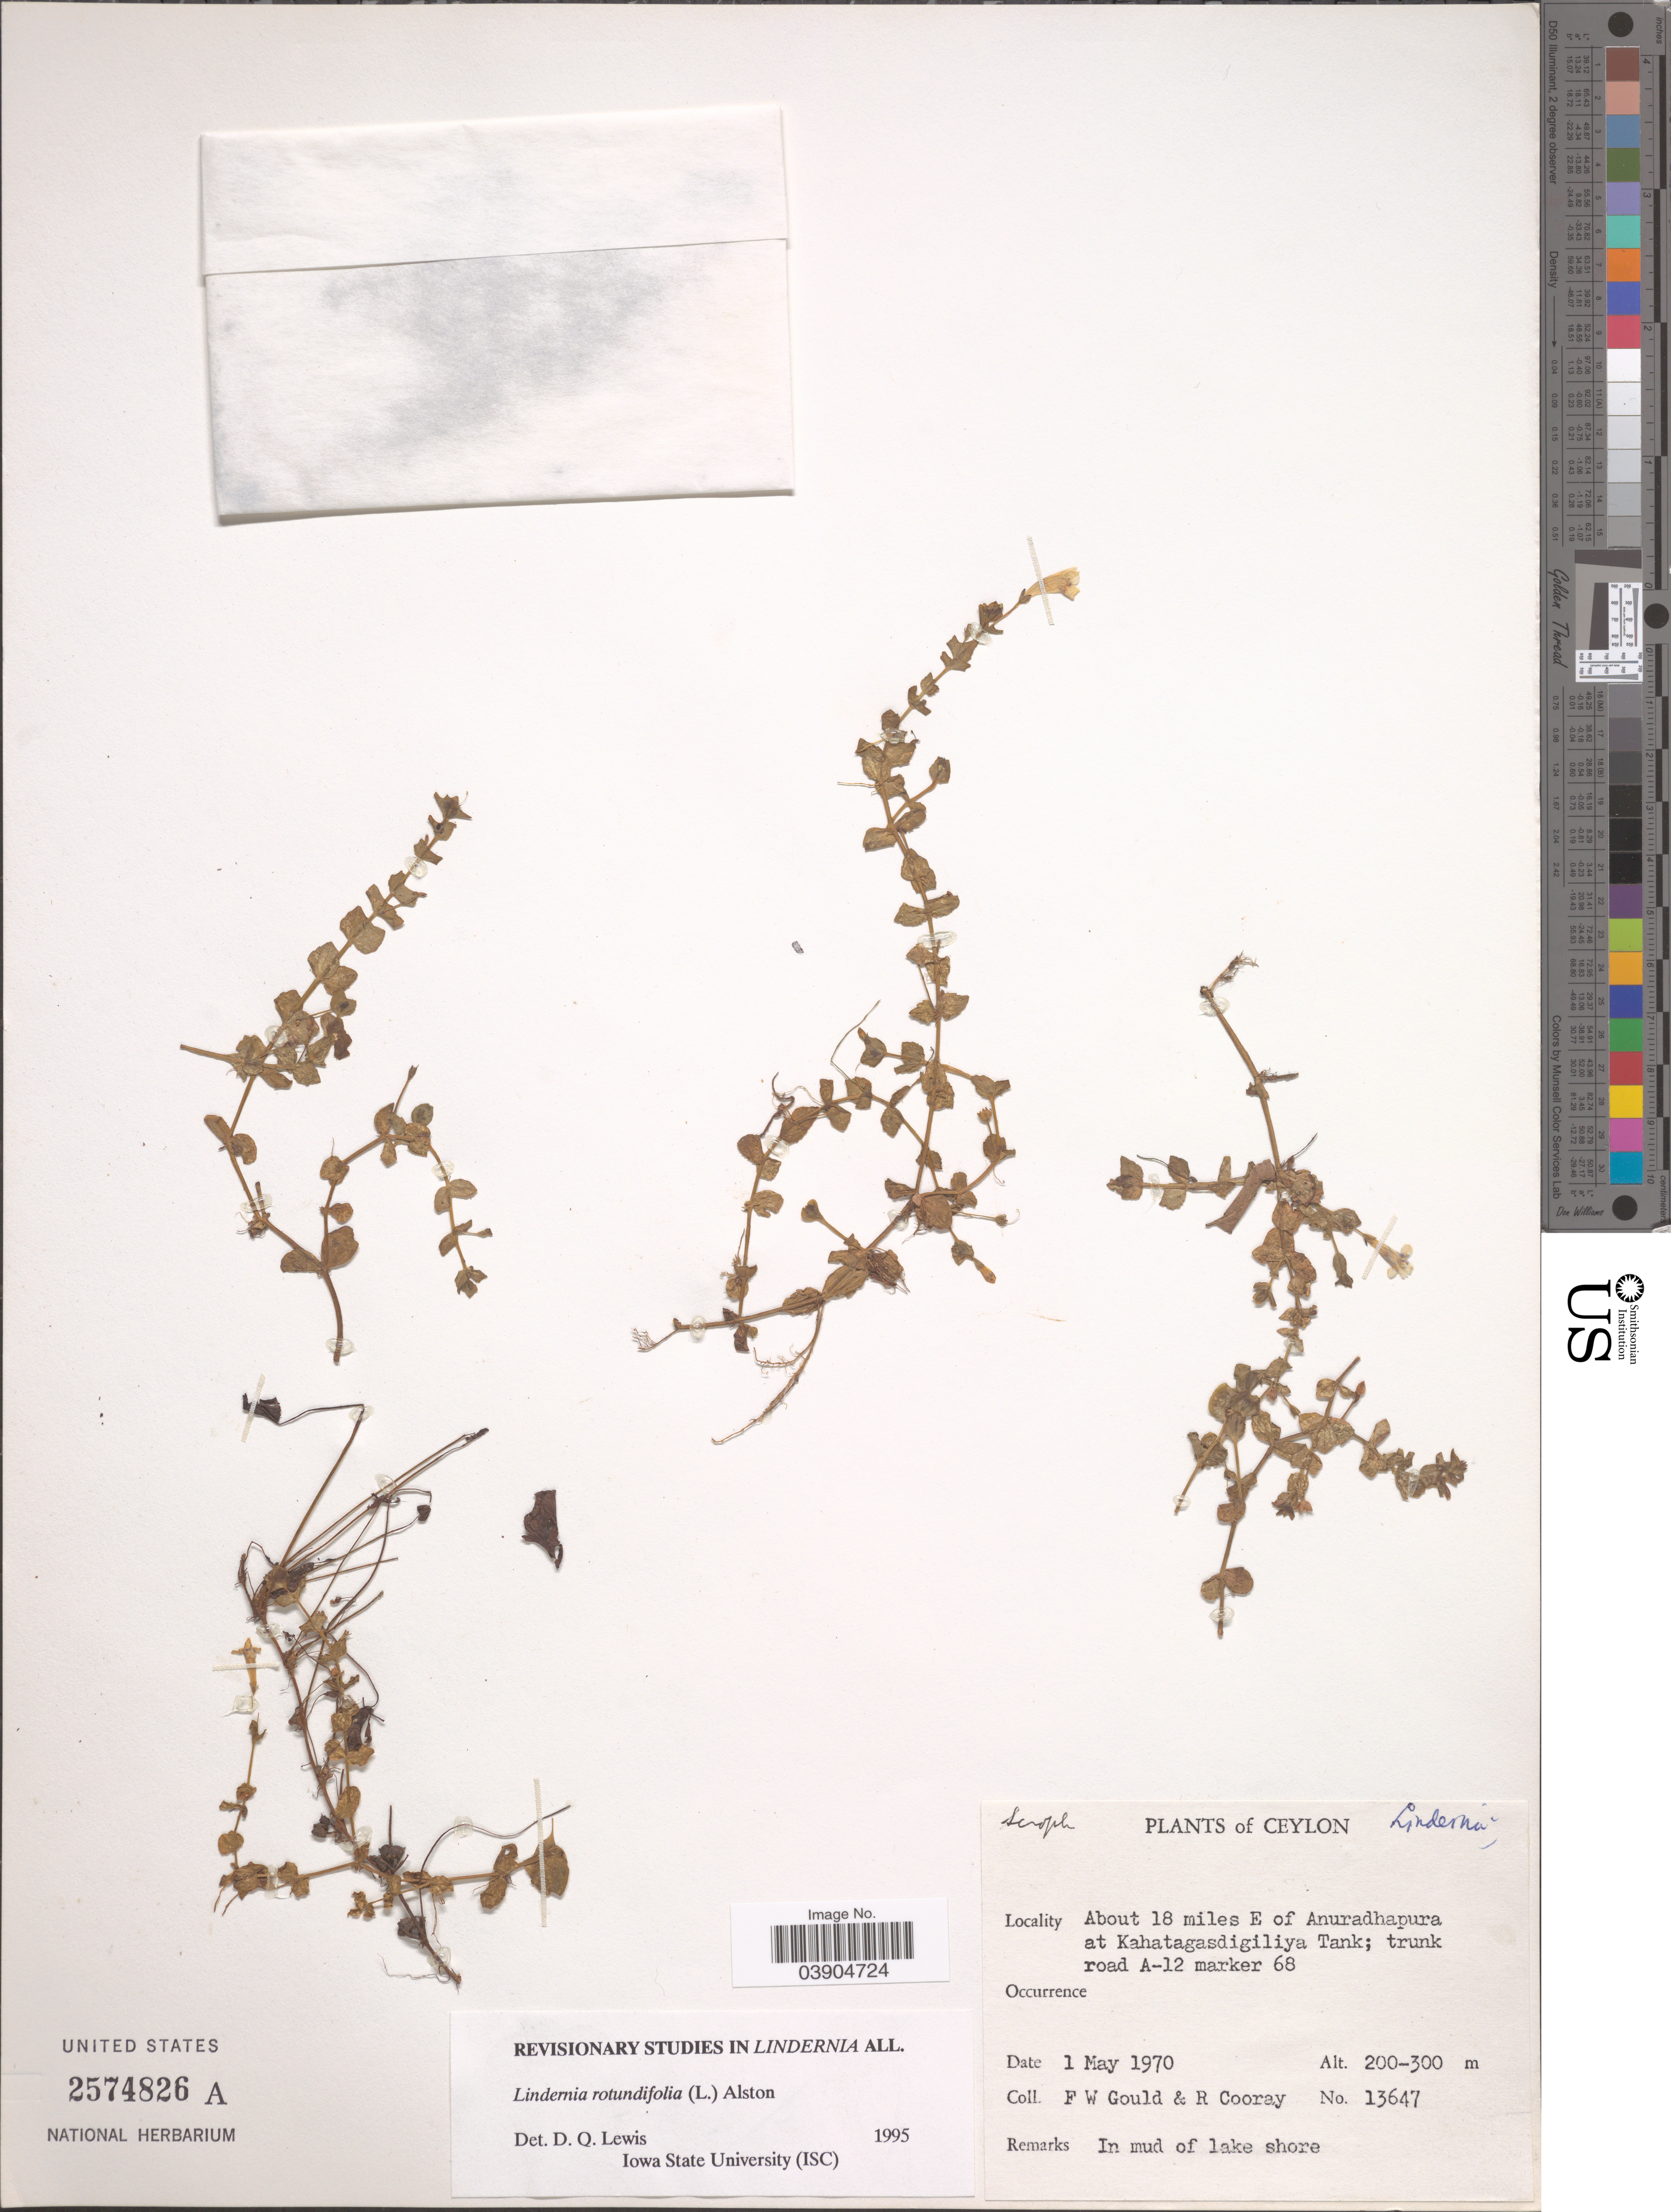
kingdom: Plantae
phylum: Tracheophyta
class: Magnoliopsida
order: Lamiales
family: Linderniaceae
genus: Lindernia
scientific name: Lindernia rotundifolia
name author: (L.) Alston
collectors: F. W. Gould & R. Cooray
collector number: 13647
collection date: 1970-05-01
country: Sri Lanka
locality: Ceylon. About 18 miles E of Anuradhapura at Kahatagasdigiliya Tank; trunk road A-12 marker 68.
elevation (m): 200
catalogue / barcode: US 2574826A